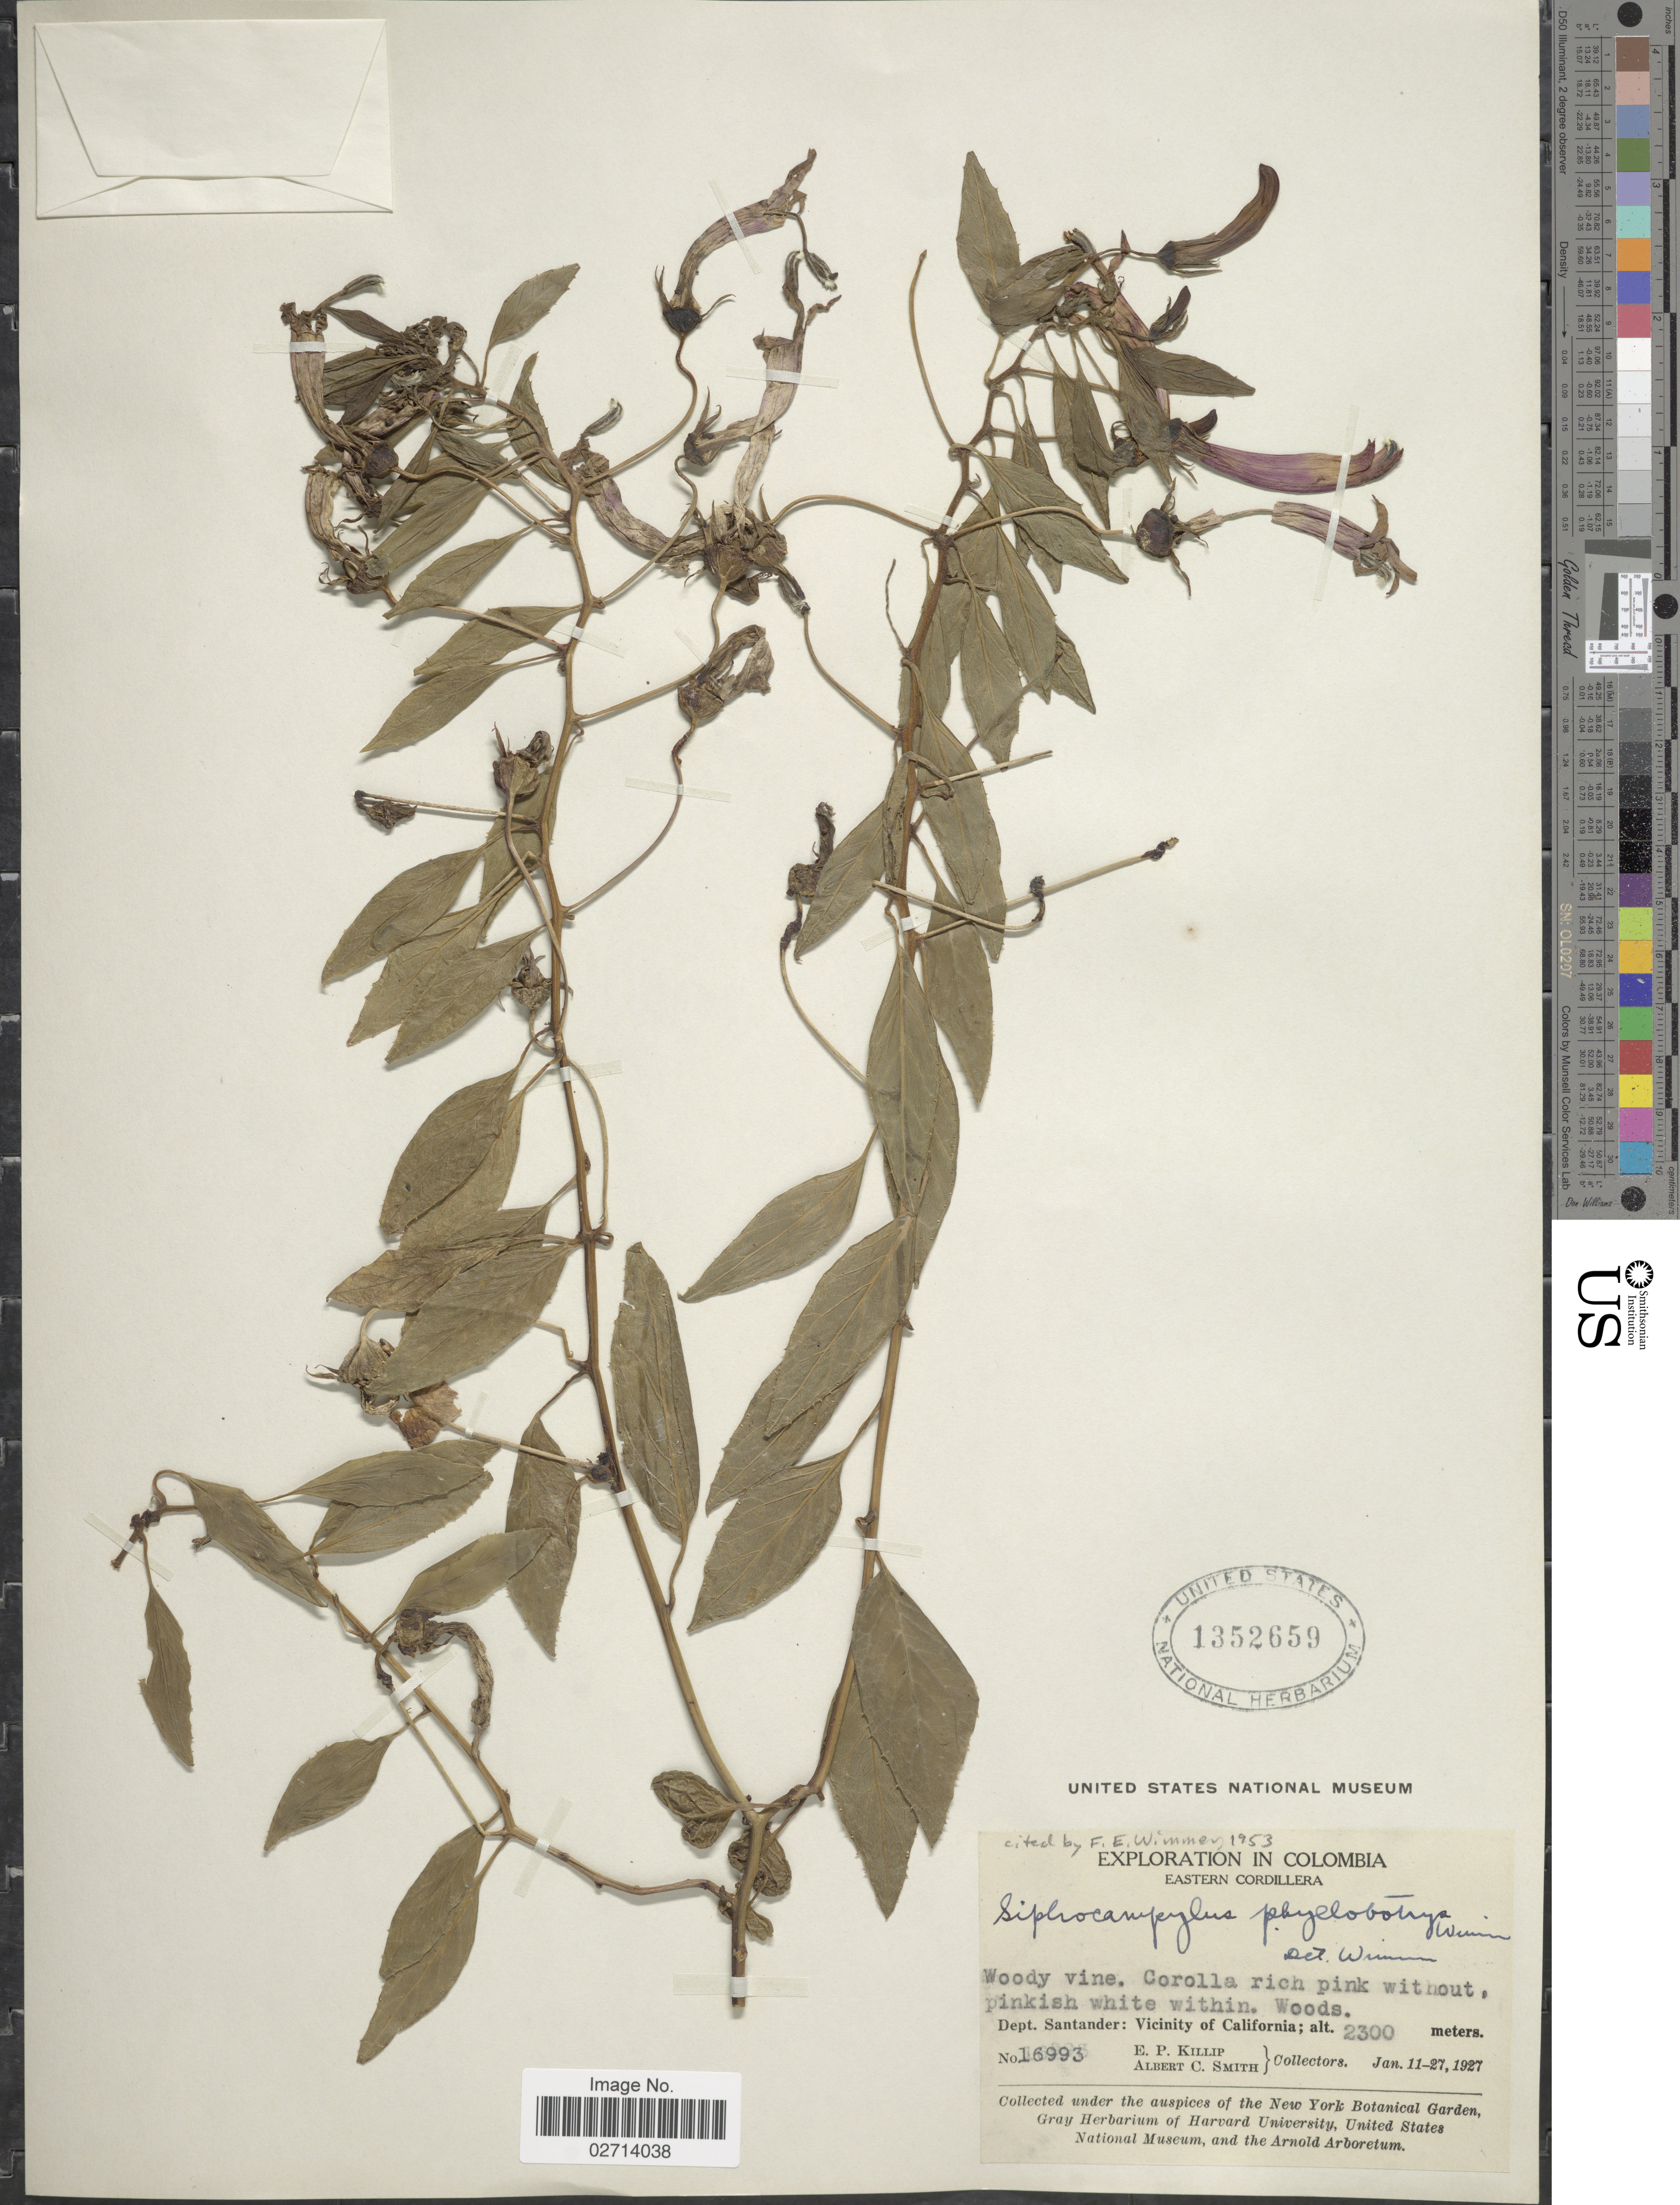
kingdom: Plantae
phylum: Tracheophyta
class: Magnoliopsida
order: Asterales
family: Campanulaceae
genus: Siphocampylus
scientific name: Siphocampylus phyllobotrys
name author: E. Wimm.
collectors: E. P. Killip & A. C. Smith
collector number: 16993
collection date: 1927-01-11/1927-01-27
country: Colombia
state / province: Santander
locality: Eastern Cordillera. Vicinity of California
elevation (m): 2300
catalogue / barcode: US 1352659